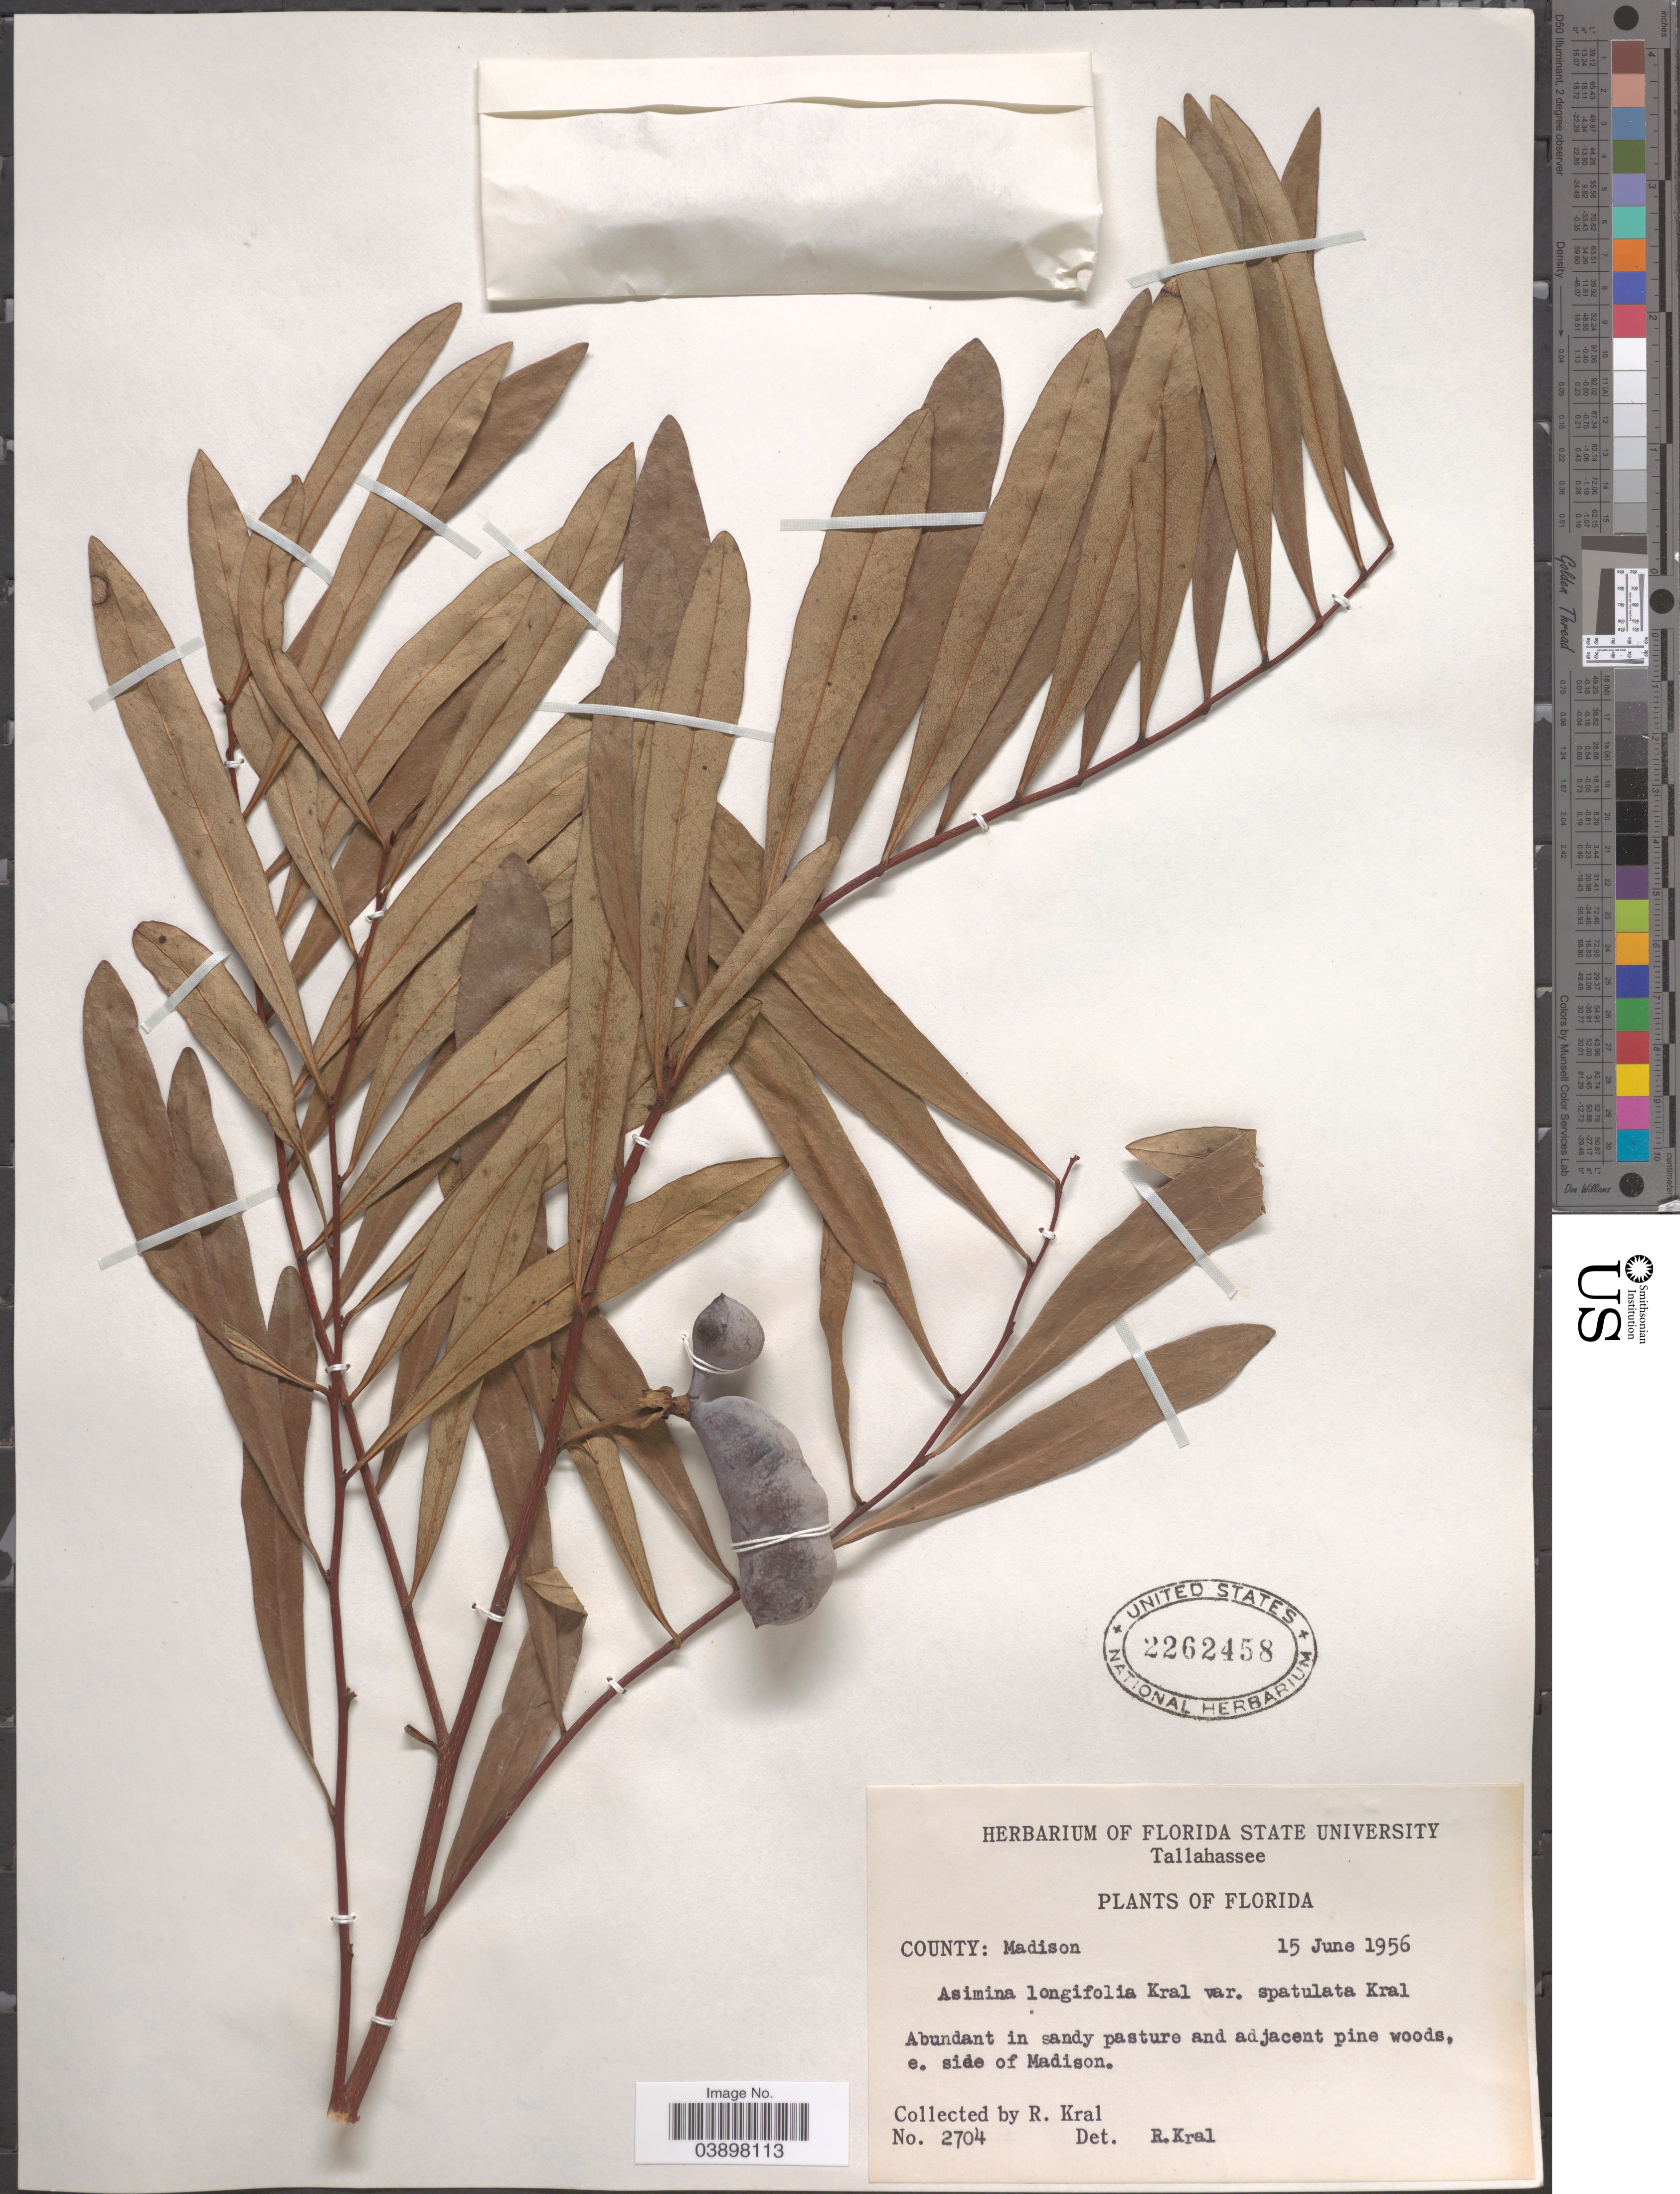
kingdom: Plantae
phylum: Tracheophyta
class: Magnoliopsida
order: Magnoliales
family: Annonaceae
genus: Asimina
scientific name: Asimina longifolia var. spatulata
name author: Kral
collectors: R. Kral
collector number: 2704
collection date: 1956-06-15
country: United States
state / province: Florida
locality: County: Madison. E. side of Madison.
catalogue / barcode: US 2262458